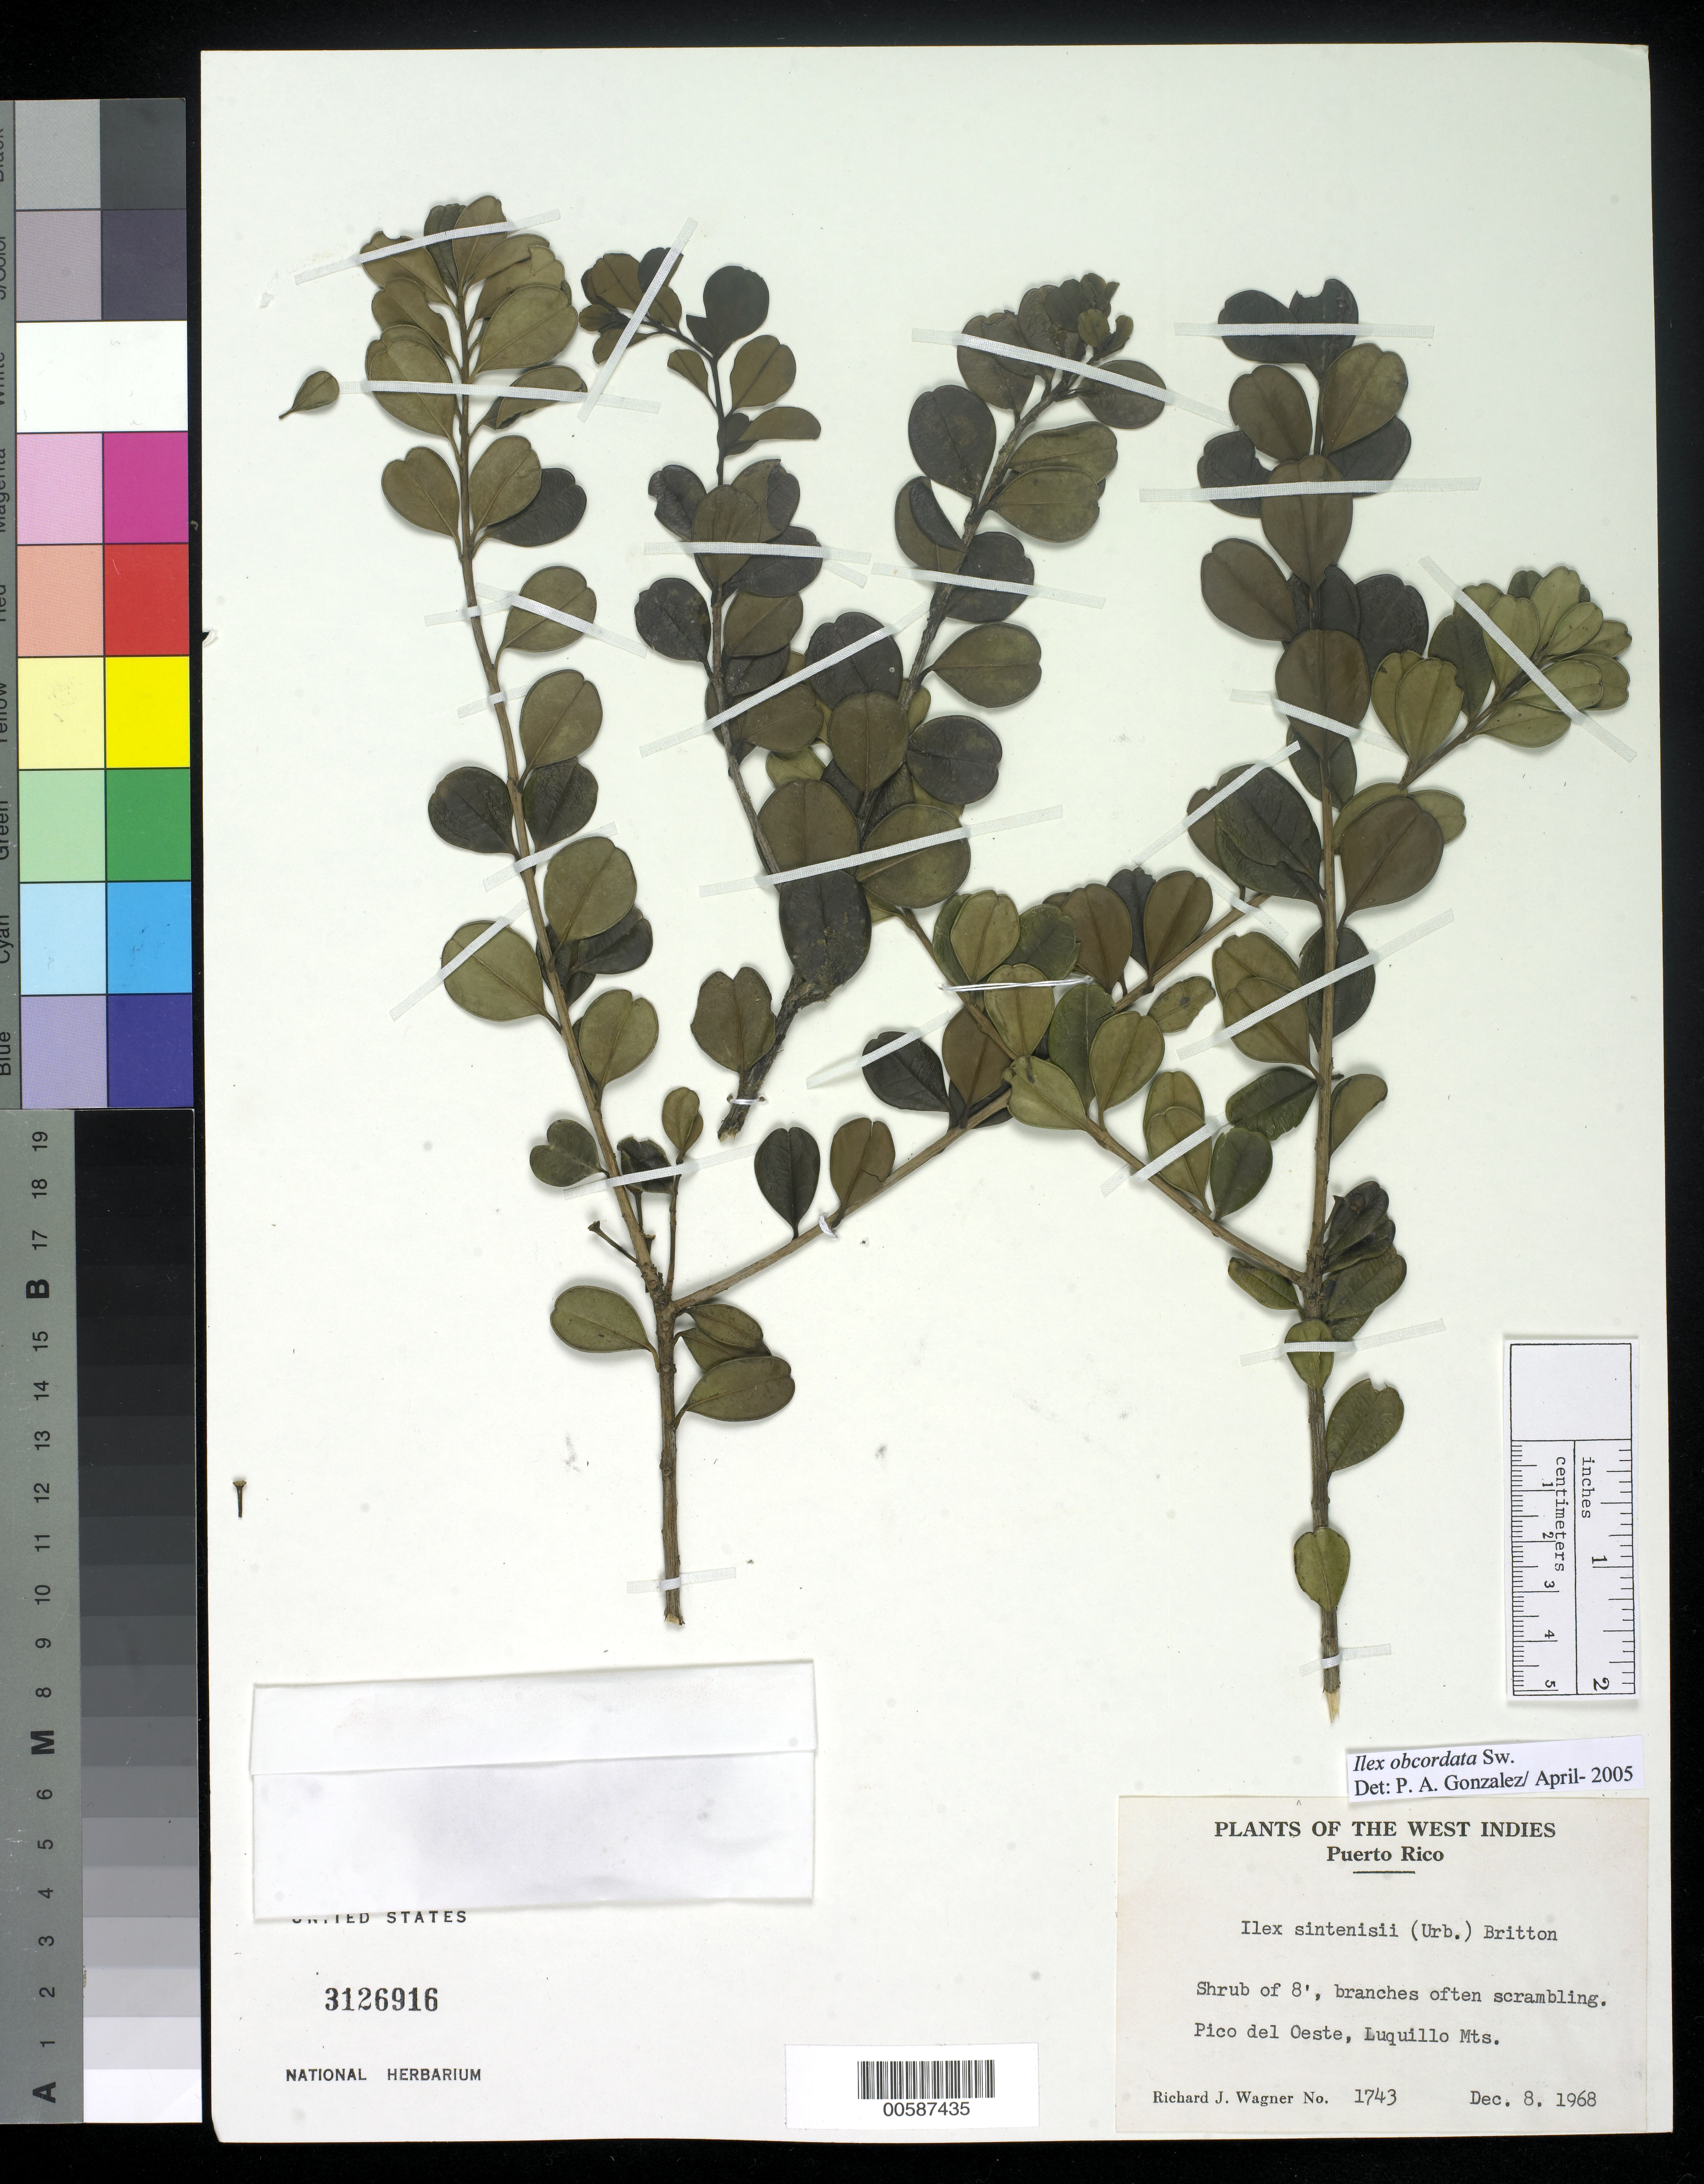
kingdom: Plantae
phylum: Tracheophyta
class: Magnoliopsida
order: Aquifoliales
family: Aquifoliaceae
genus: Ilex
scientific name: Ilex obcordata var. obcordata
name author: Sw.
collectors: R. J. Wagner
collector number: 1743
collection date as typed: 08 Dec 1968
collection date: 1968-12-08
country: Puerto Rico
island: Greater Antilles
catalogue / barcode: US 3126916